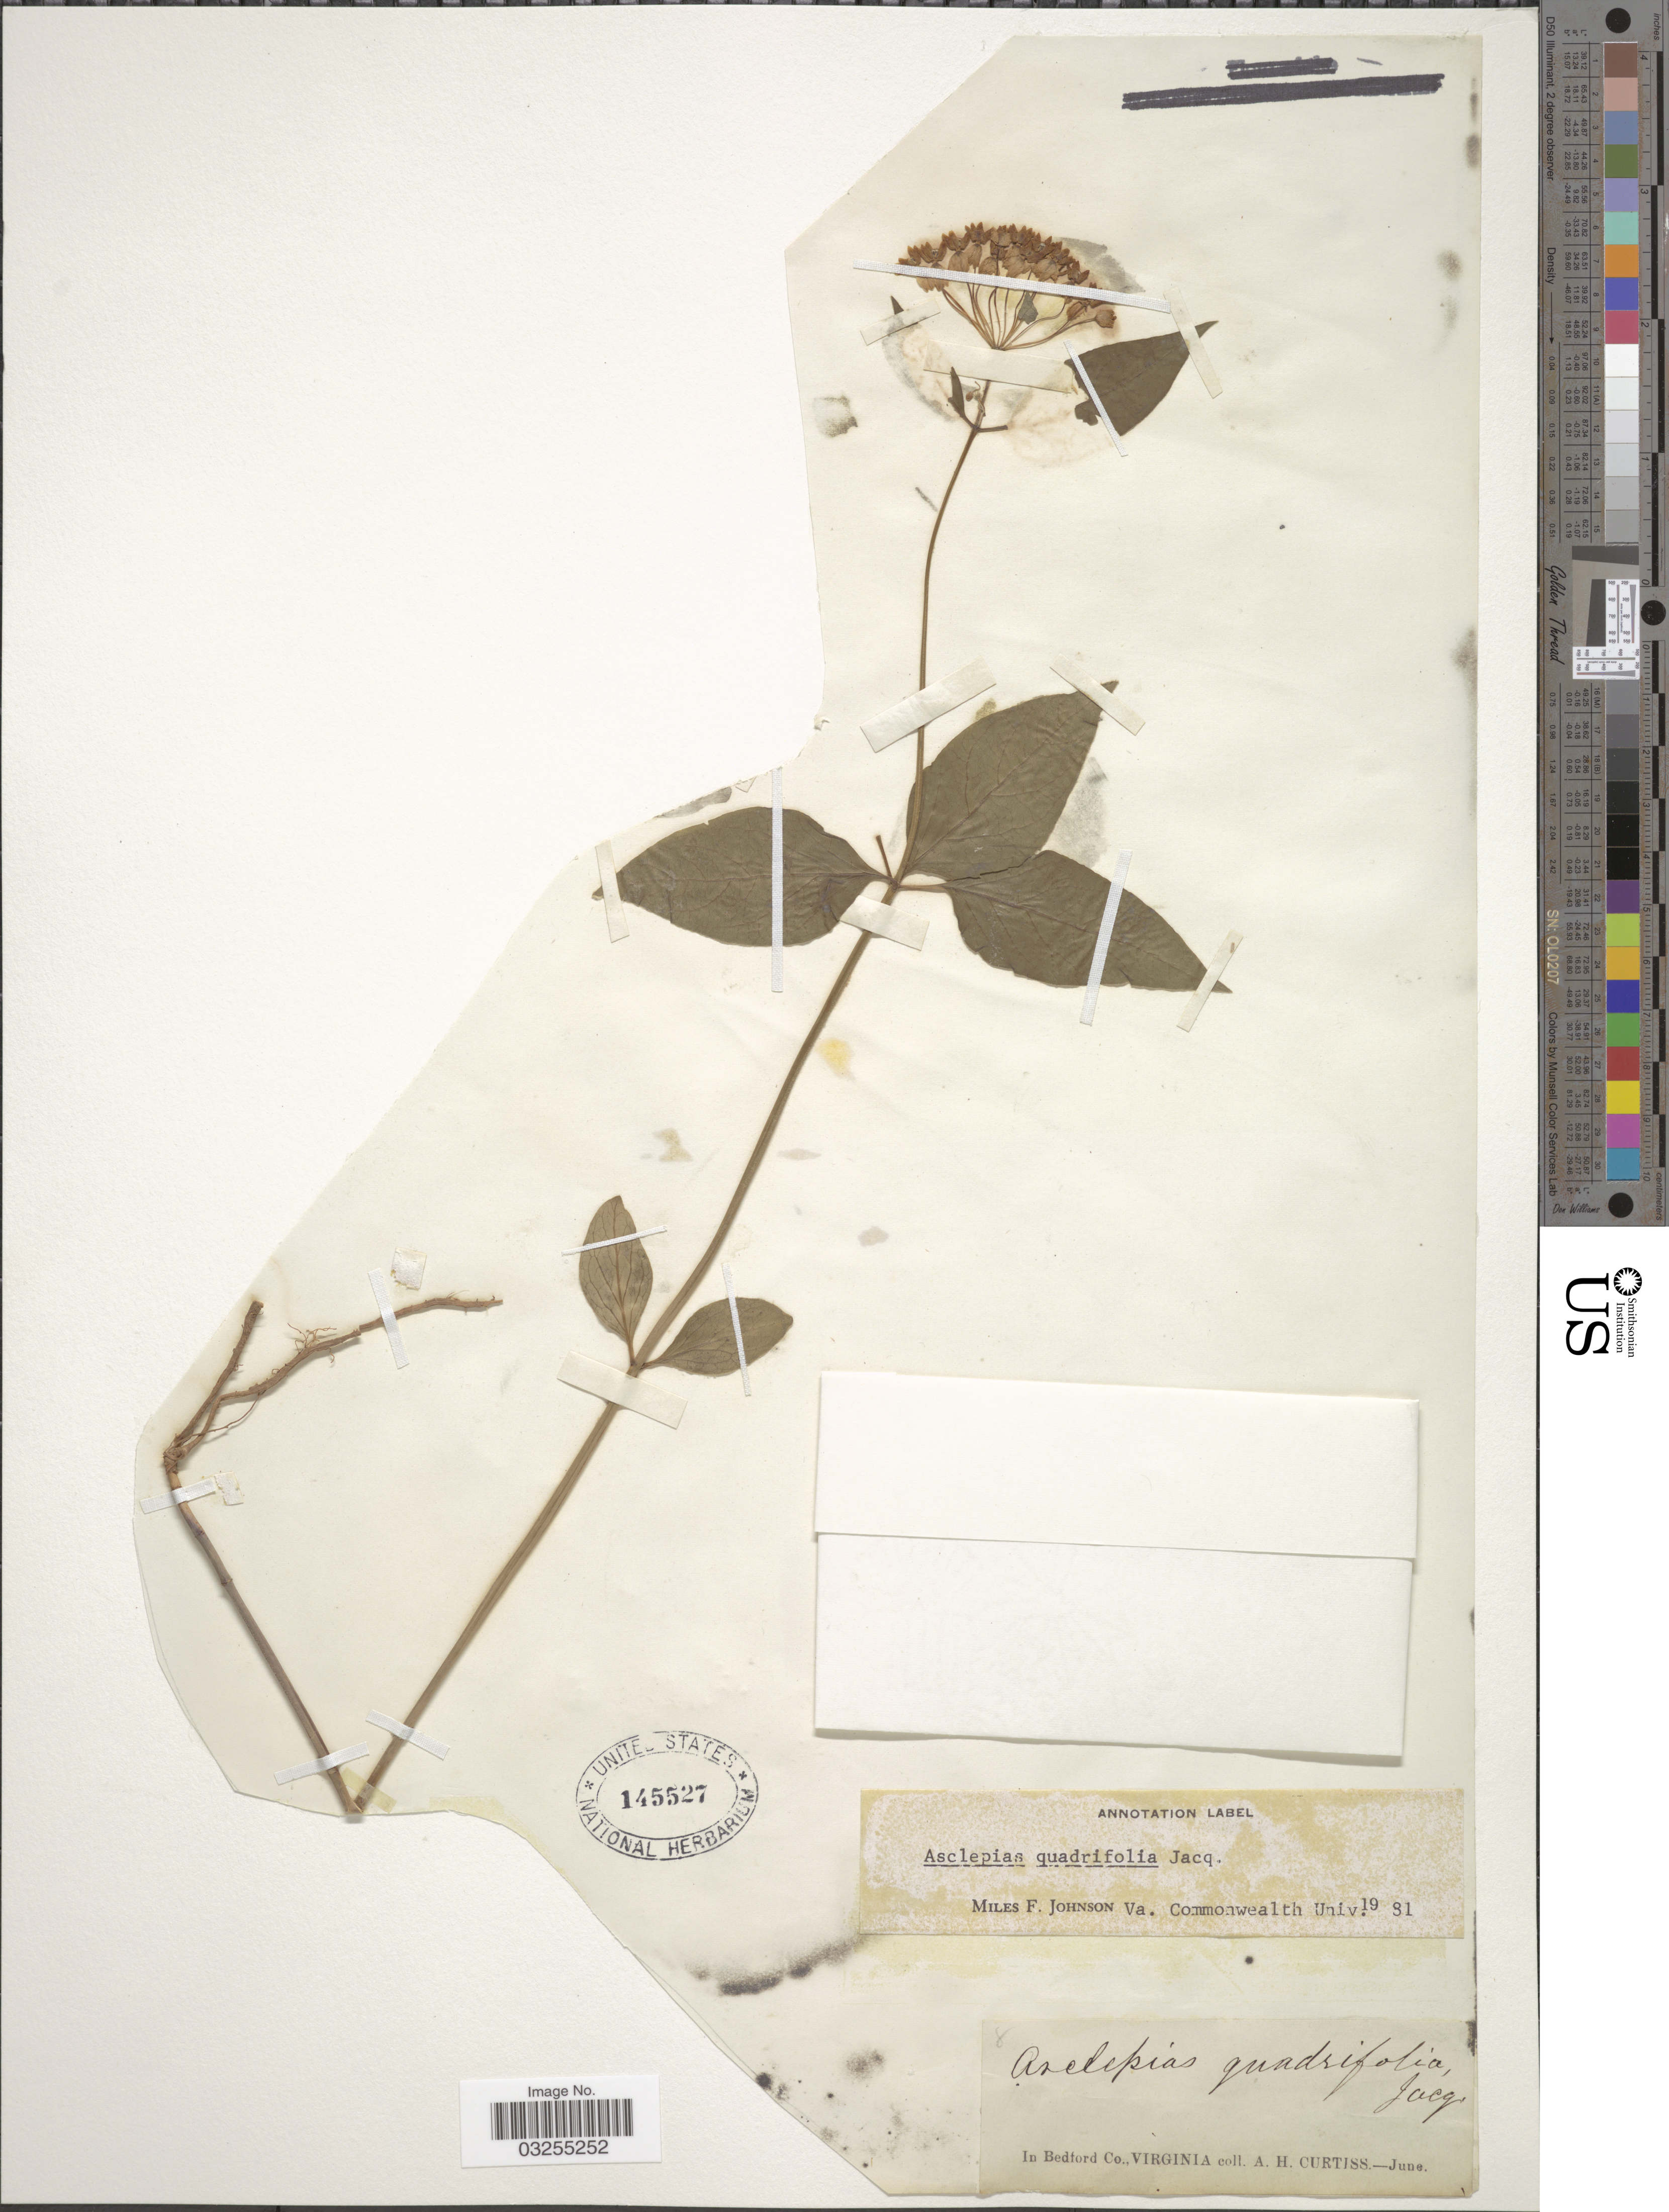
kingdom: Plantae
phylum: Tracheophyta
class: Magnoliopsida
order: Gentianales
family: Apocynaceae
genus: Asclepias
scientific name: Asclepias quadrifolia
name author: Jacq.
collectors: A. H. Curtiss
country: United States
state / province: Virginia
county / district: Bedford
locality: In Bedford Co.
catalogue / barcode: US 145527